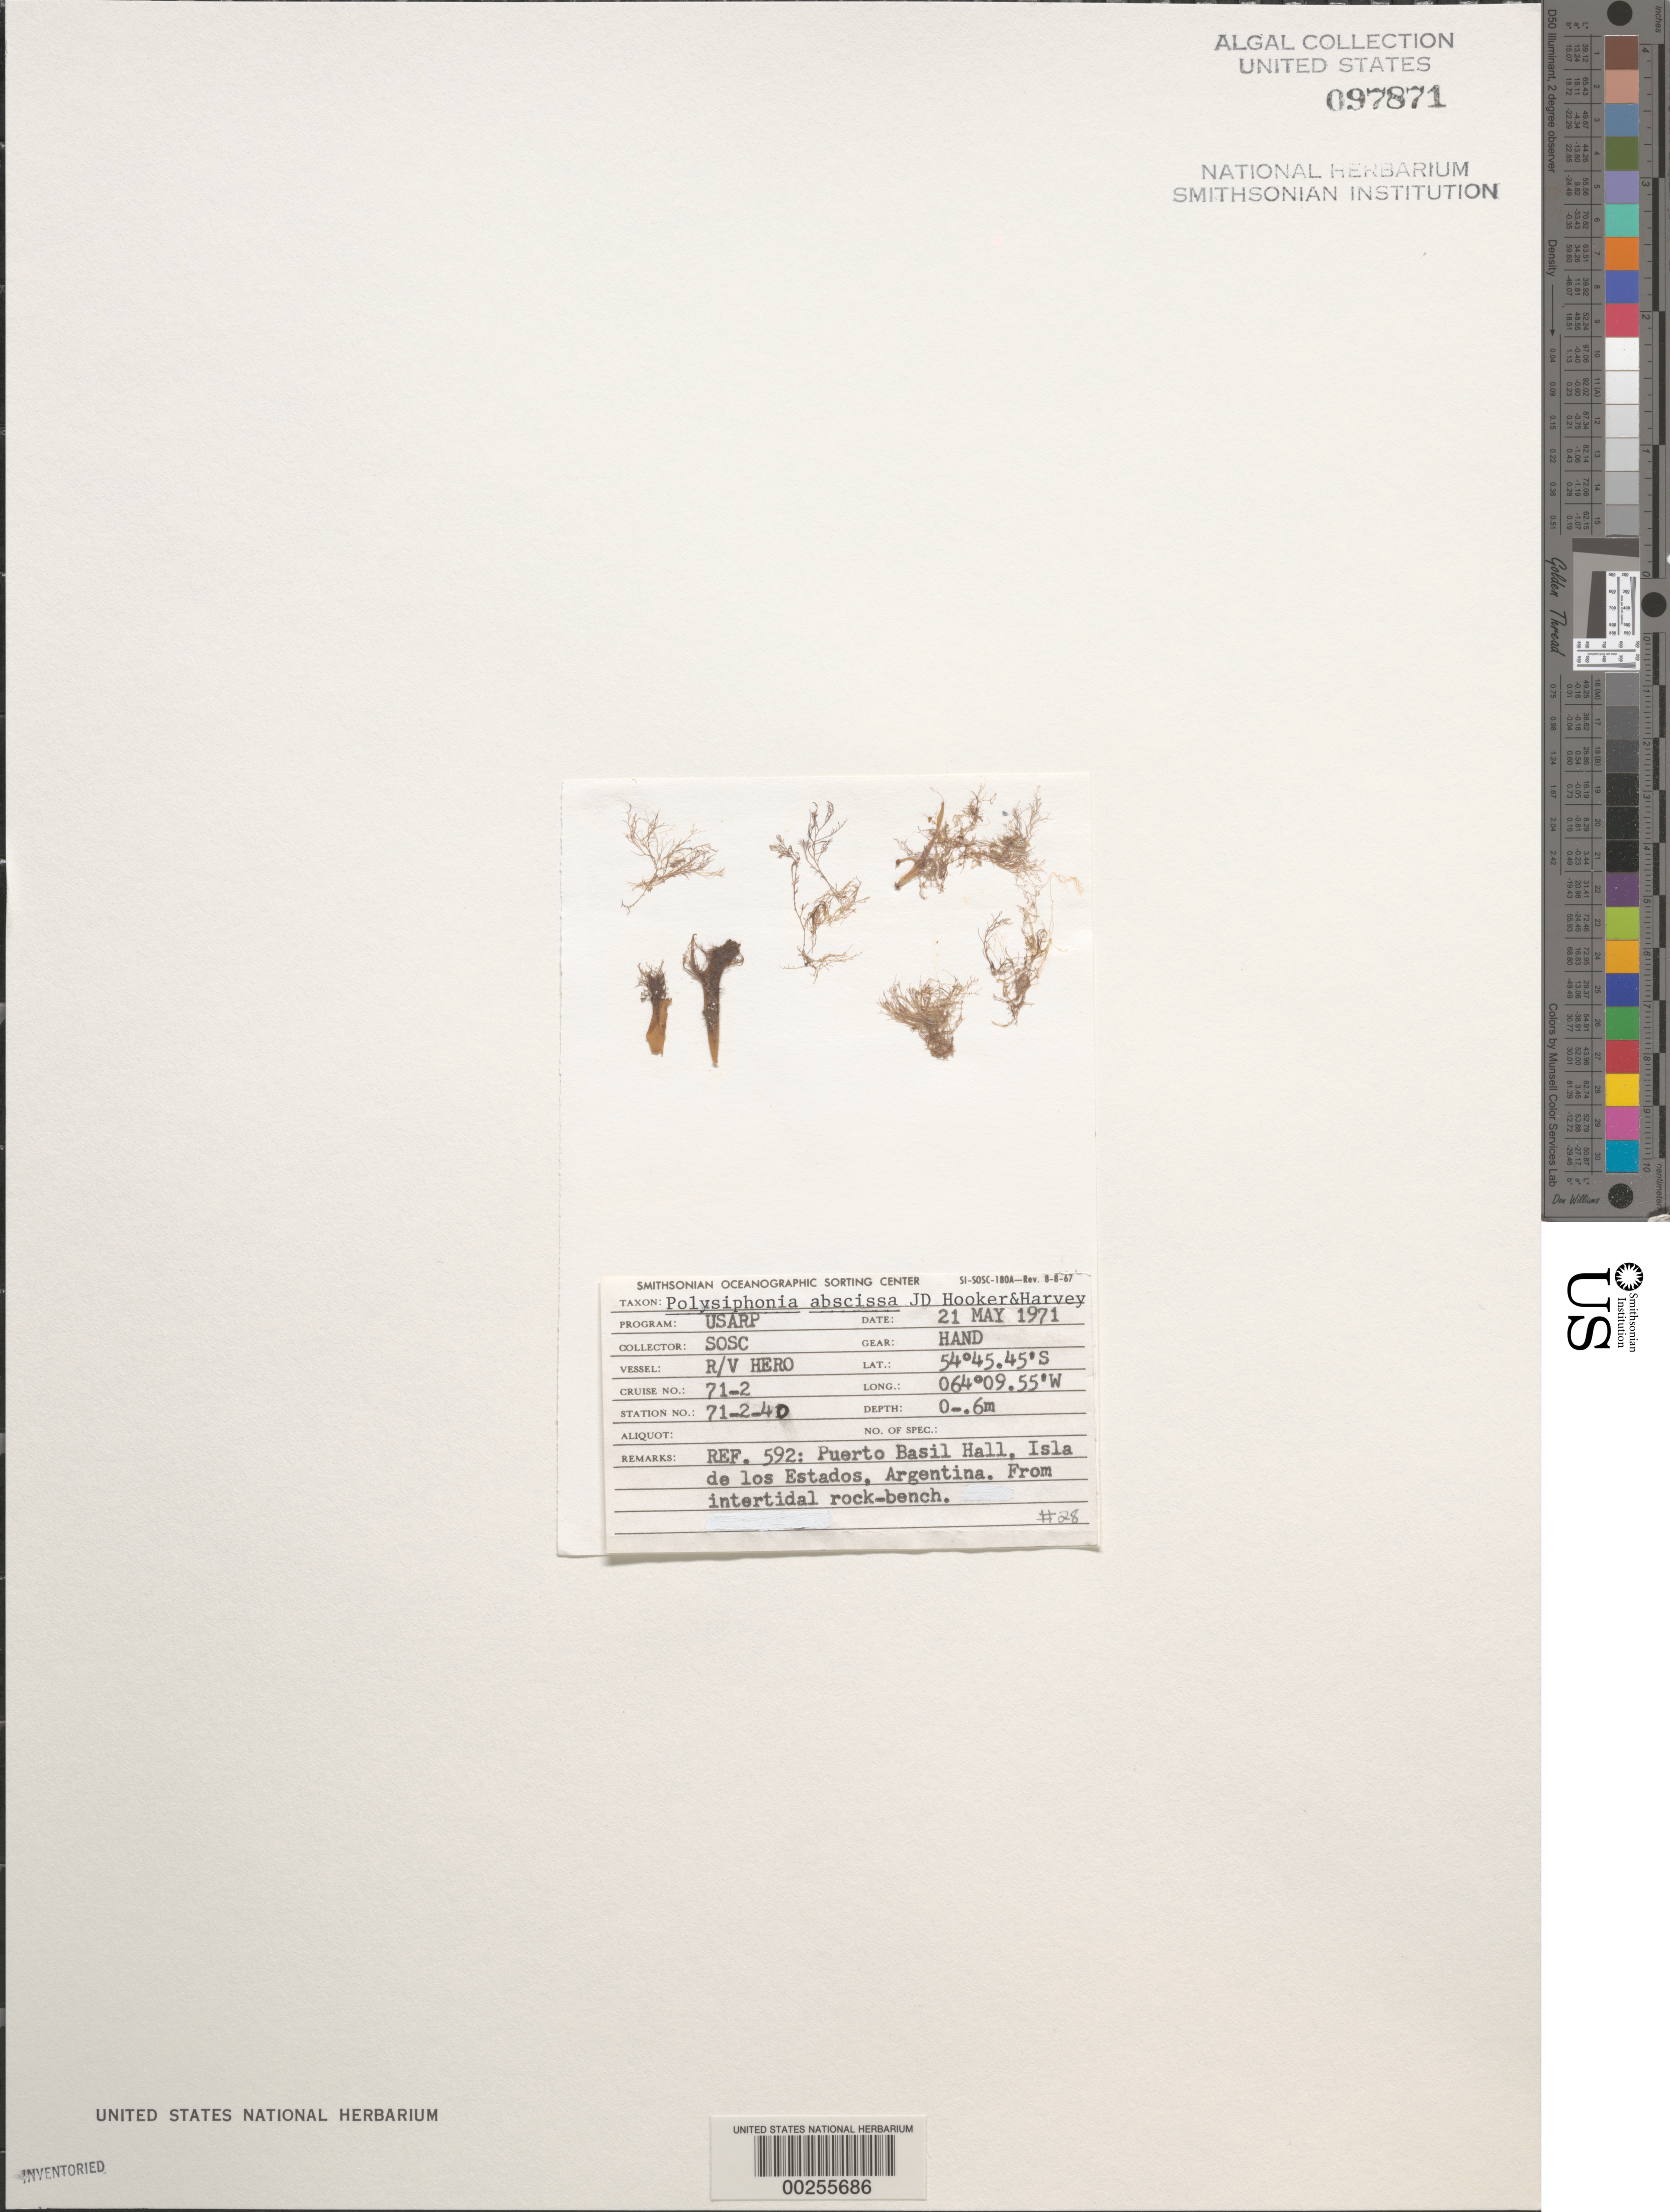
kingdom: Plantae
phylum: Rhodophyta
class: Florideophyceae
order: Ceramiales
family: Rhodomelaceae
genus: Polysiphonia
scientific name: Polysiphonia abscissa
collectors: SOSC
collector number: Station 71-2-40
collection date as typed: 21 May 1971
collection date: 1971-05-21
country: Argentina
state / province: Tierra del Fuego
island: Isla de los Estados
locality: Puerto Basil Hall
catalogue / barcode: US 97871